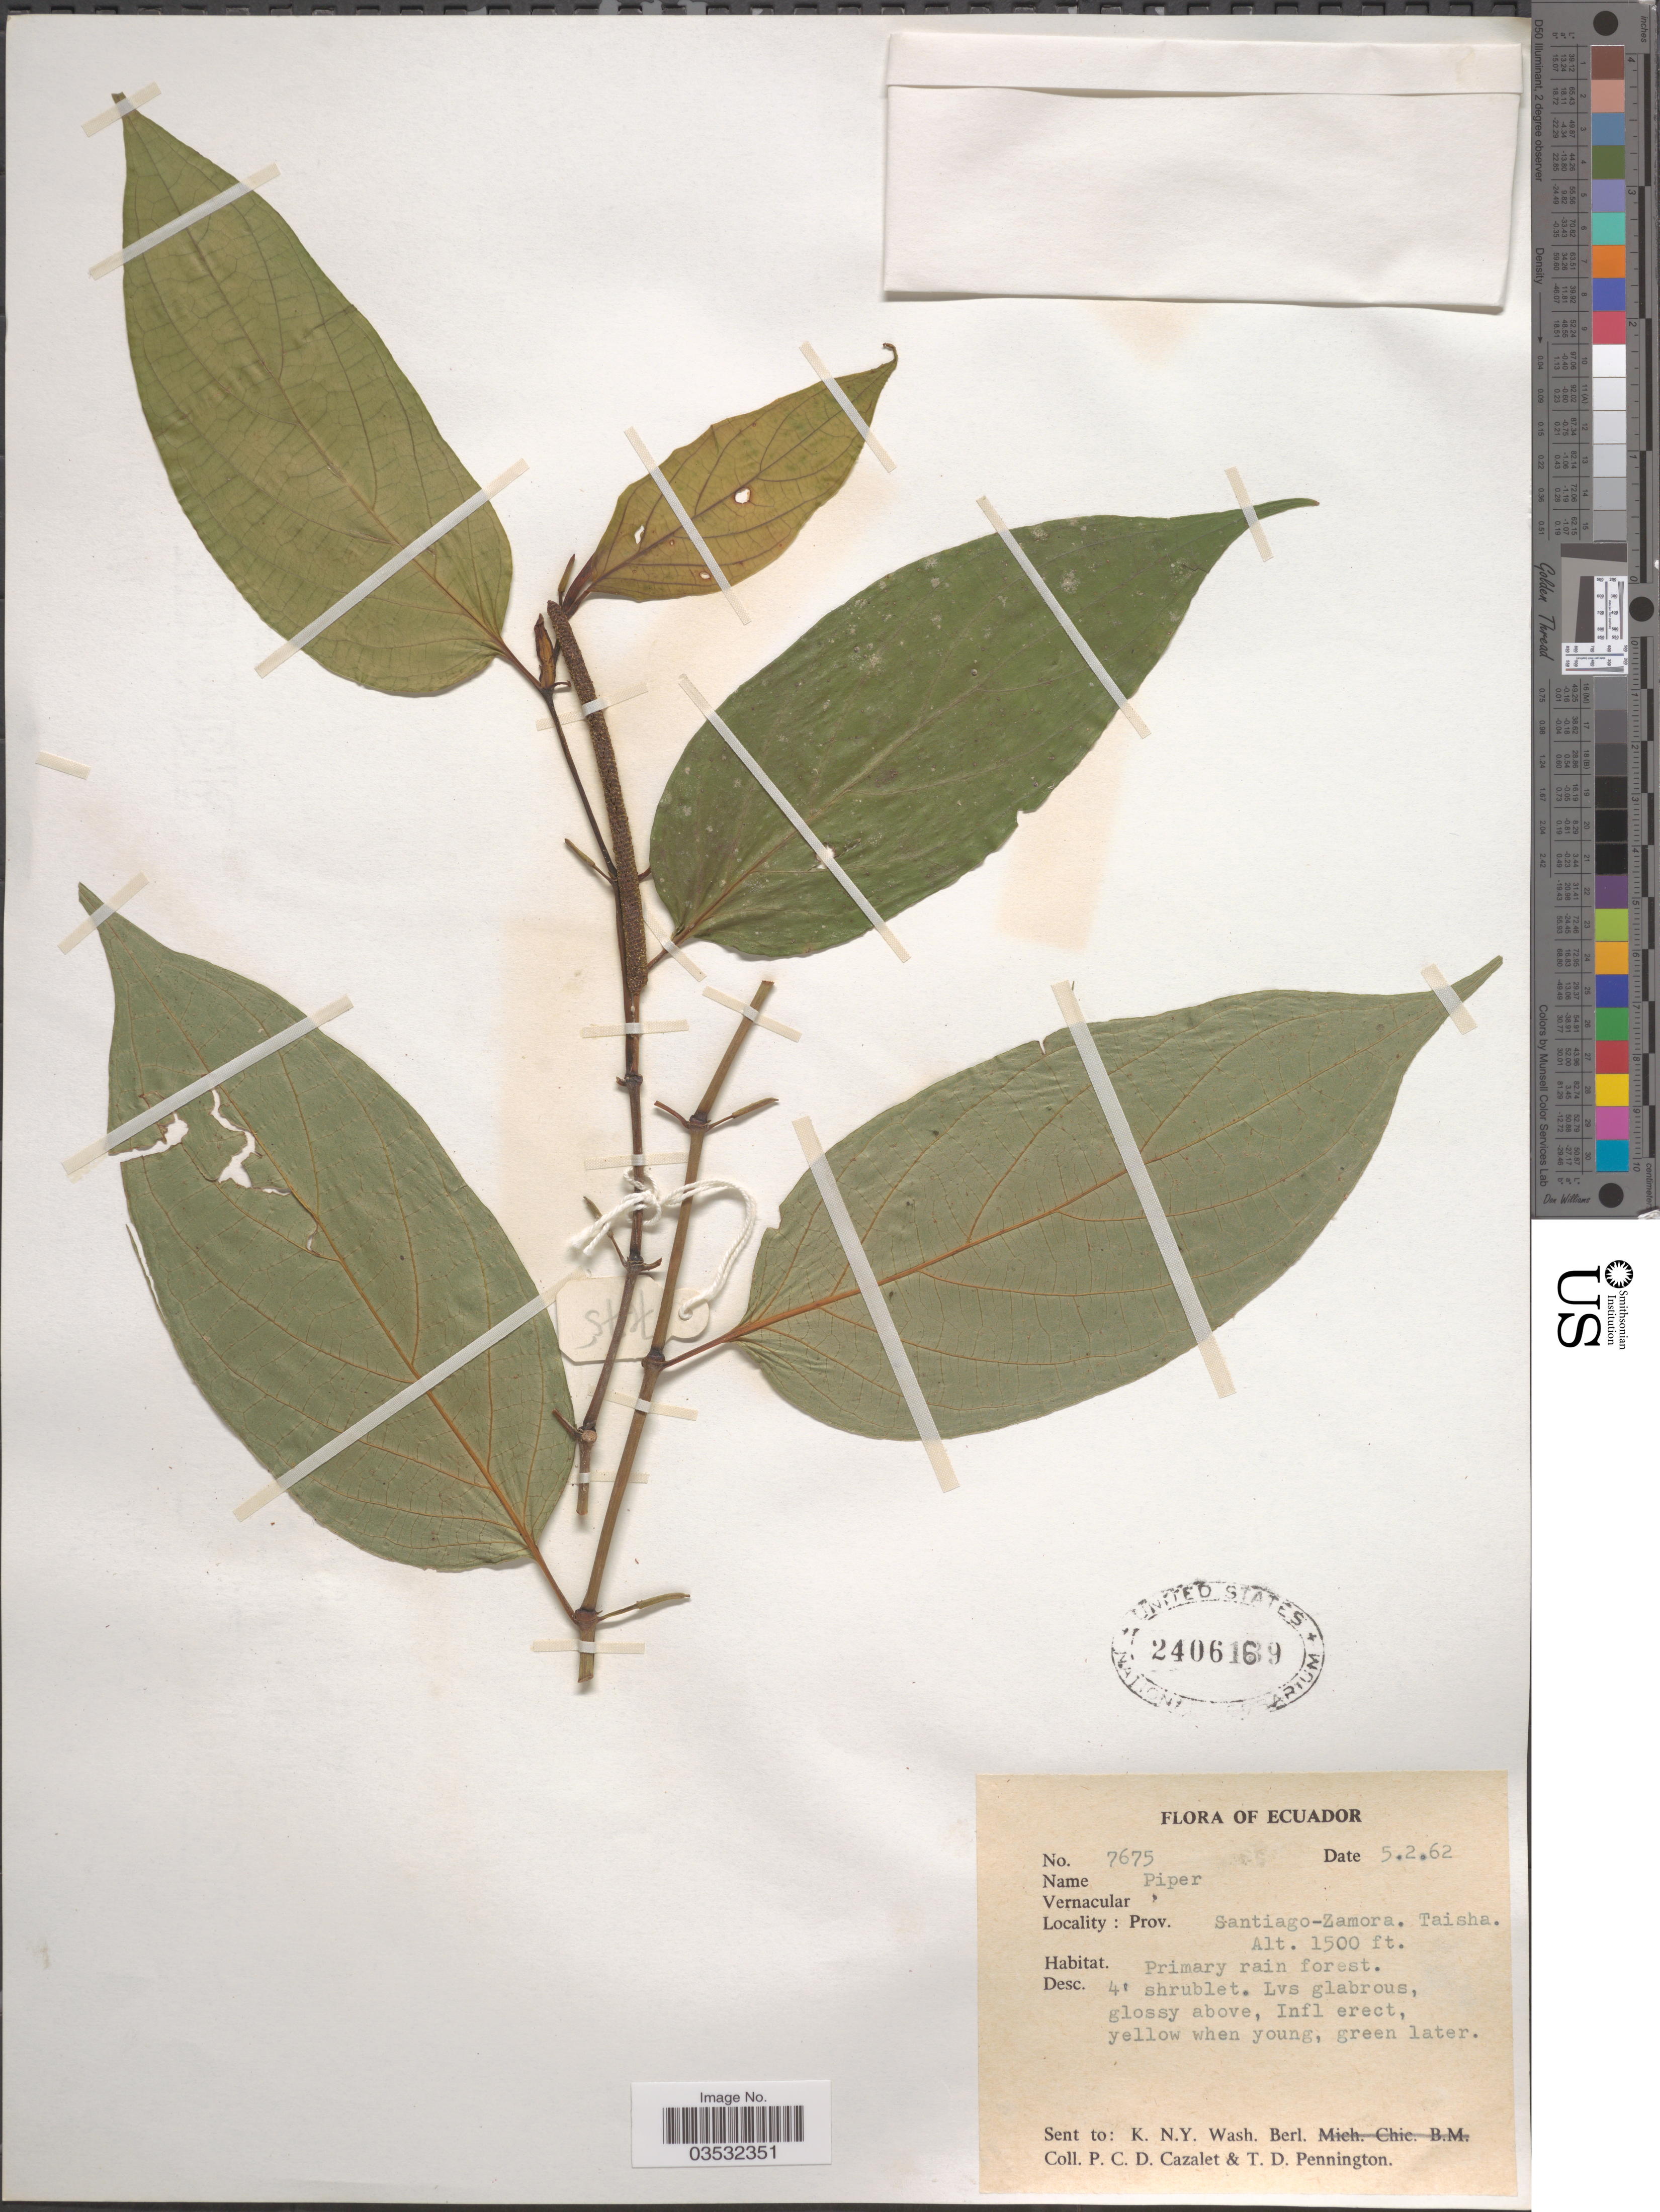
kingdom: Plantae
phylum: Tracheophyta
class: Magnoliopsida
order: Piperales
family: Piperaceae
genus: Piper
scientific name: Piper sp.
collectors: P. C. D. Cazalet & T. D. Pennington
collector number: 7675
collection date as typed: Transcribed d/m/y: 5/2/62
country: Ecuador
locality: Prov. Santiago-Zamora. Taisha.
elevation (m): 457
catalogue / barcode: US 2406169